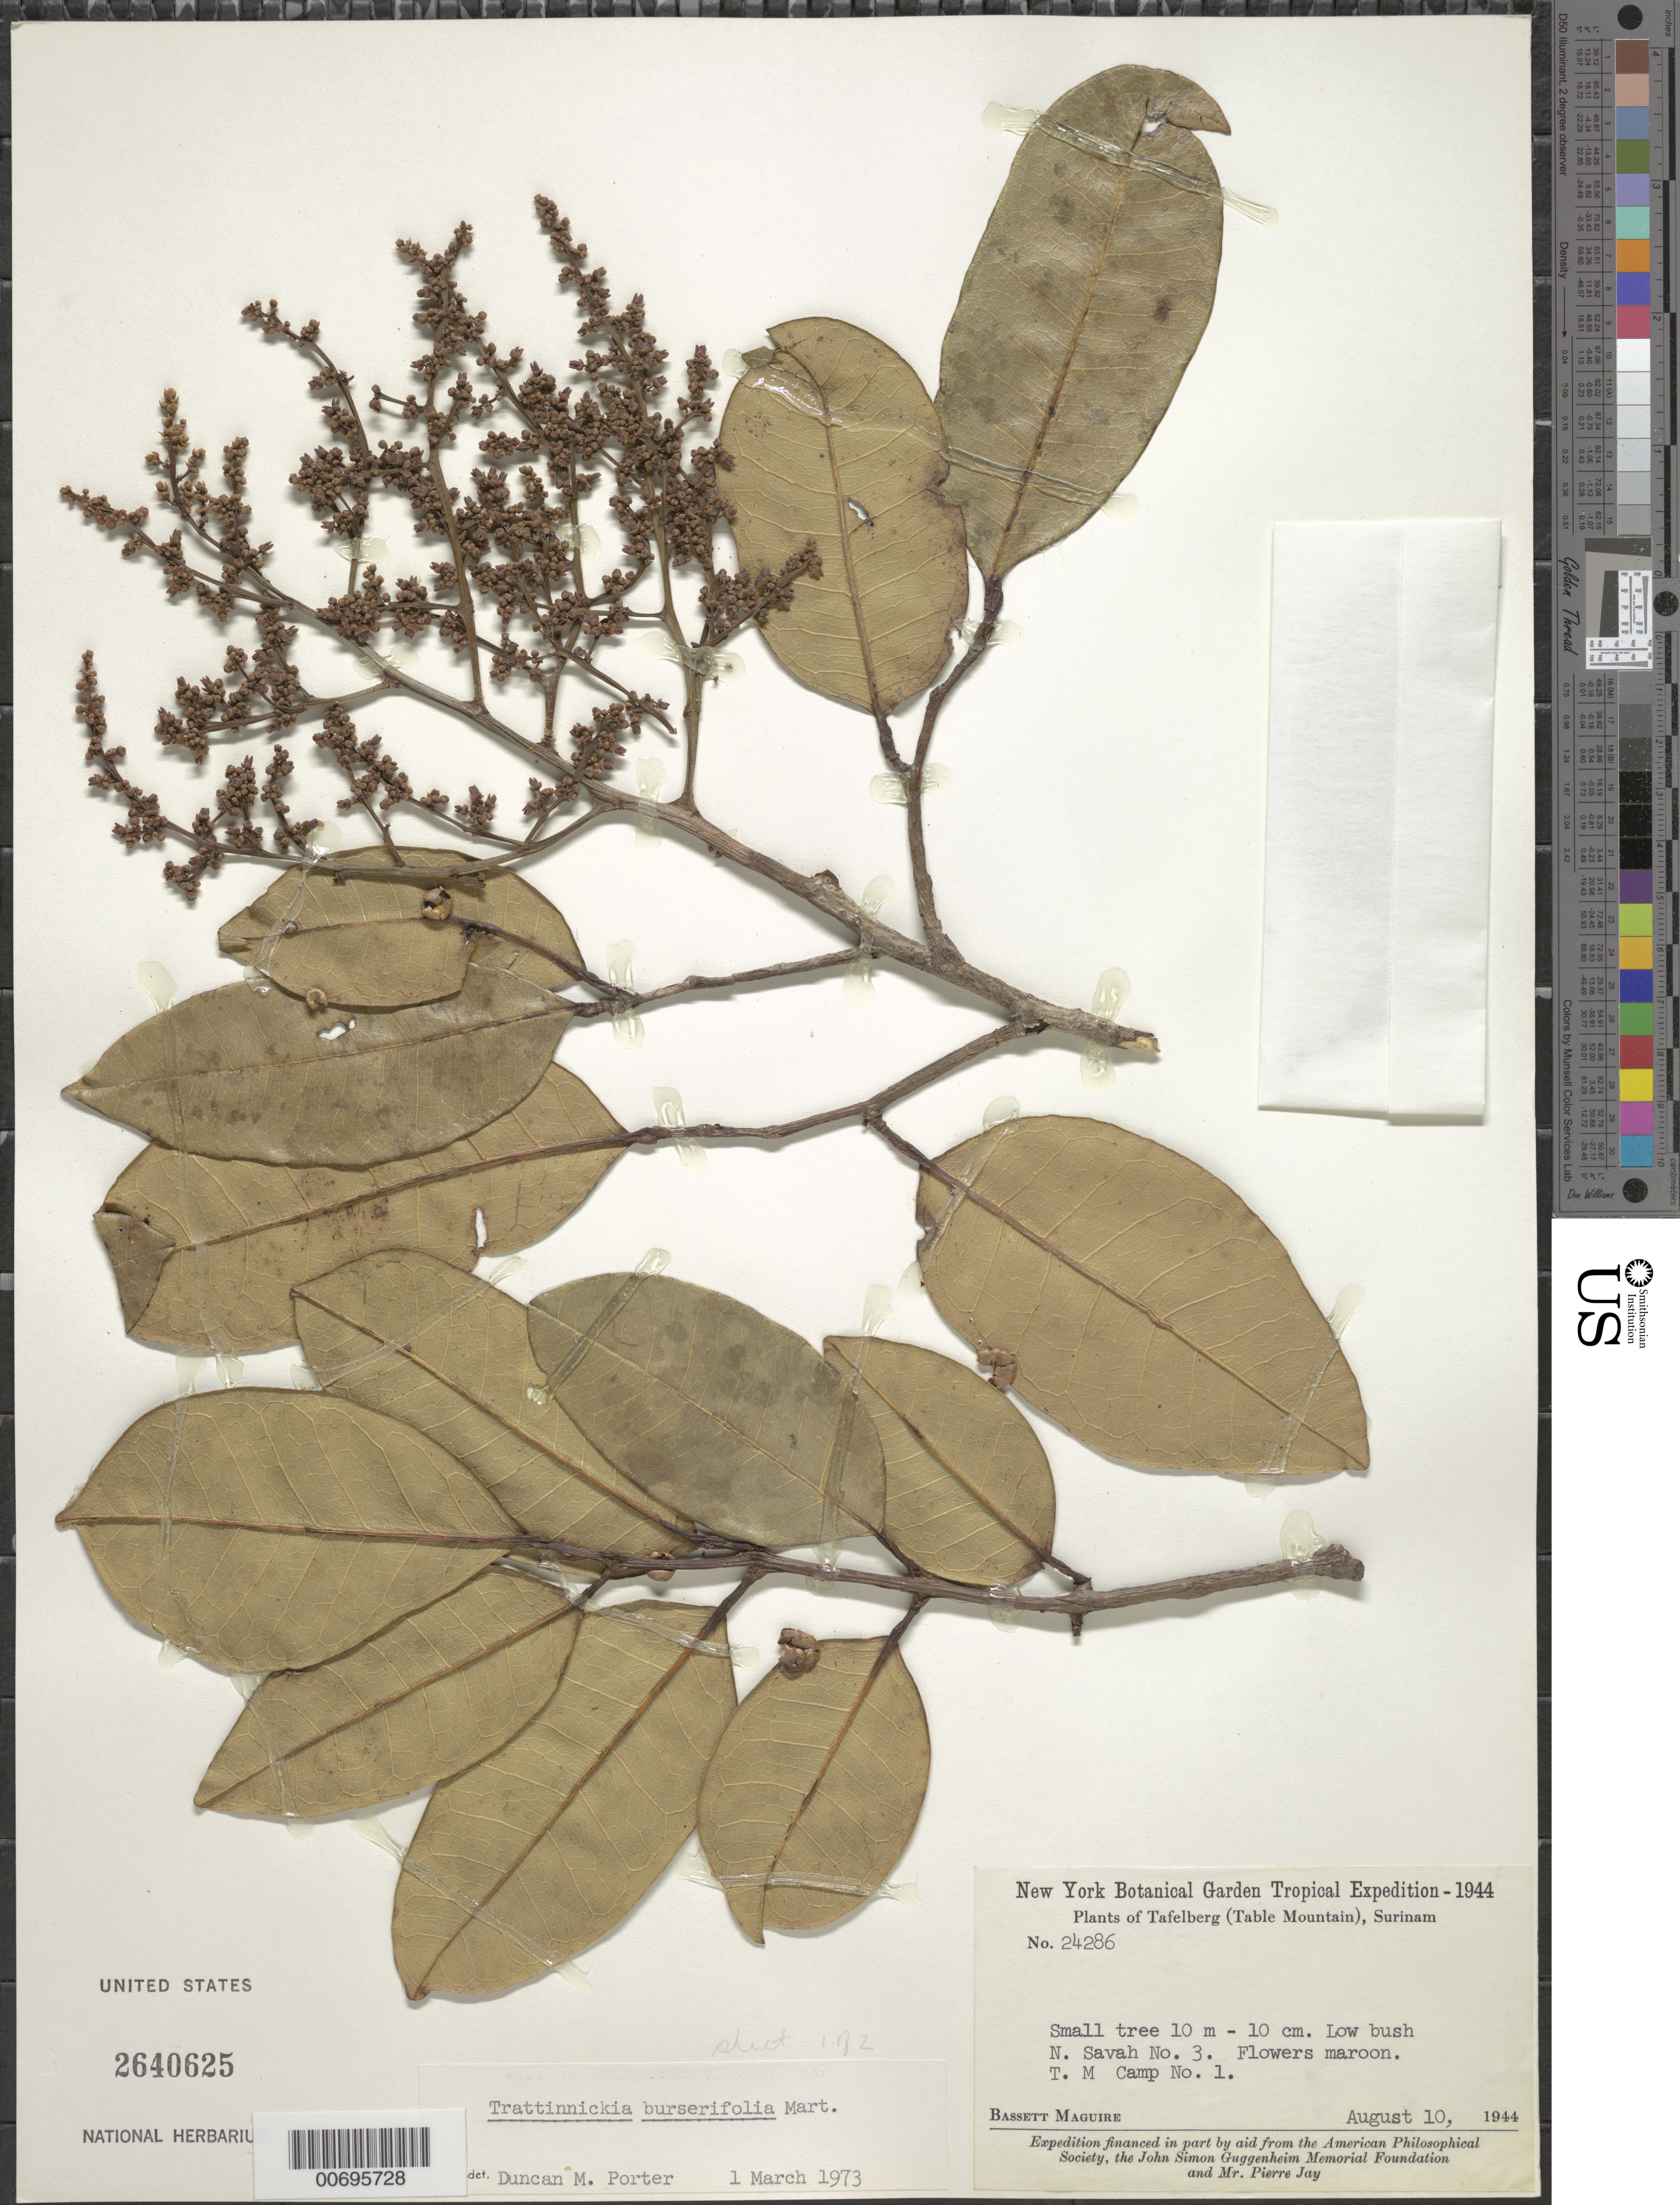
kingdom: Plantae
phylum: Tracheophyta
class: Magnoliopsida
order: Sapindales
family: Burseraceae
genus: Trattinnickia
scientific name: Trattinnickia burserifolia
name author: Mart.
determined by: Porter, D. M.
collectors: B. Maguire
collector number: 24286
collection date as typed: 10-Aug-44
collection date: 1944-08-10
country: Suriname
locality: Tafelberg (Table Mountain), Savanna III, T.M. Camp No. 1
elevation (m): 565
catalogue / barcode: US 2640625